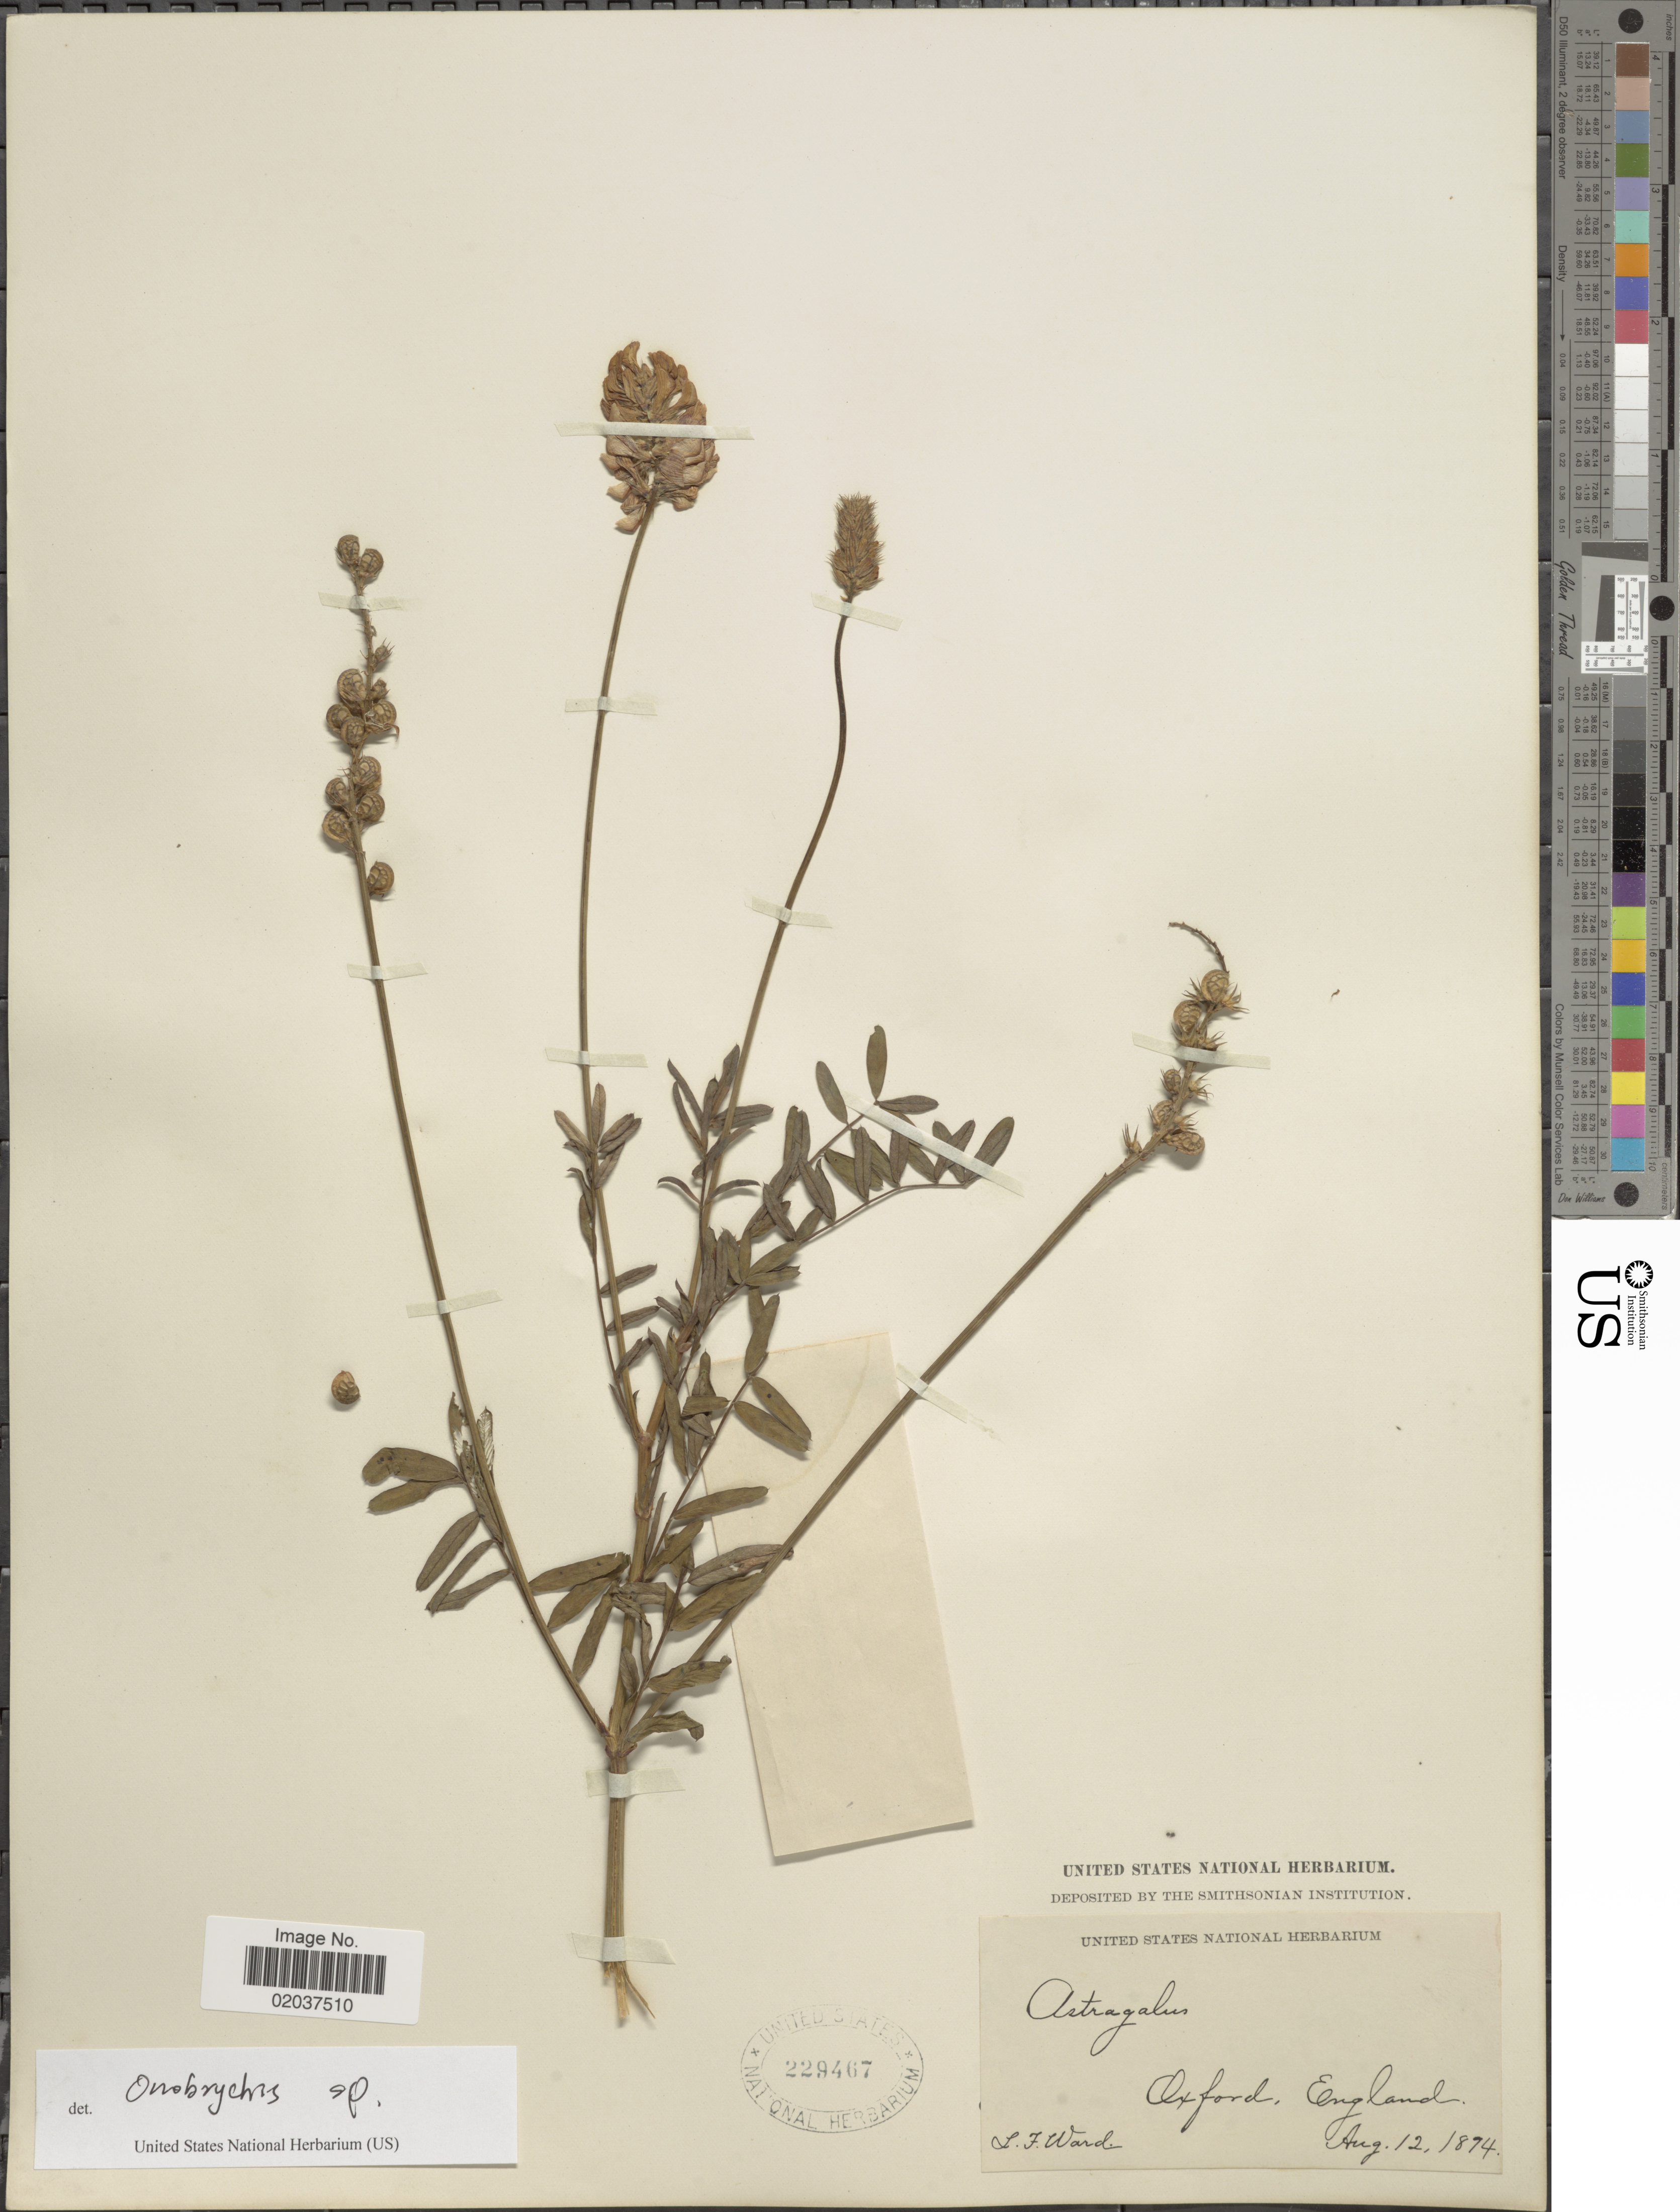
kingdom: Plantae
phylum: Tracheophyta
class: Magnoliopsida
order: Fabales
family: Fabaceae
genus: Astragalus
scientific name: Astragalus sp.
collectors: L. Ward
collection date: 1874-08-12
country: United Kingdom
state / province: England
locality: Oxford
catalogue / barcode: US 229467